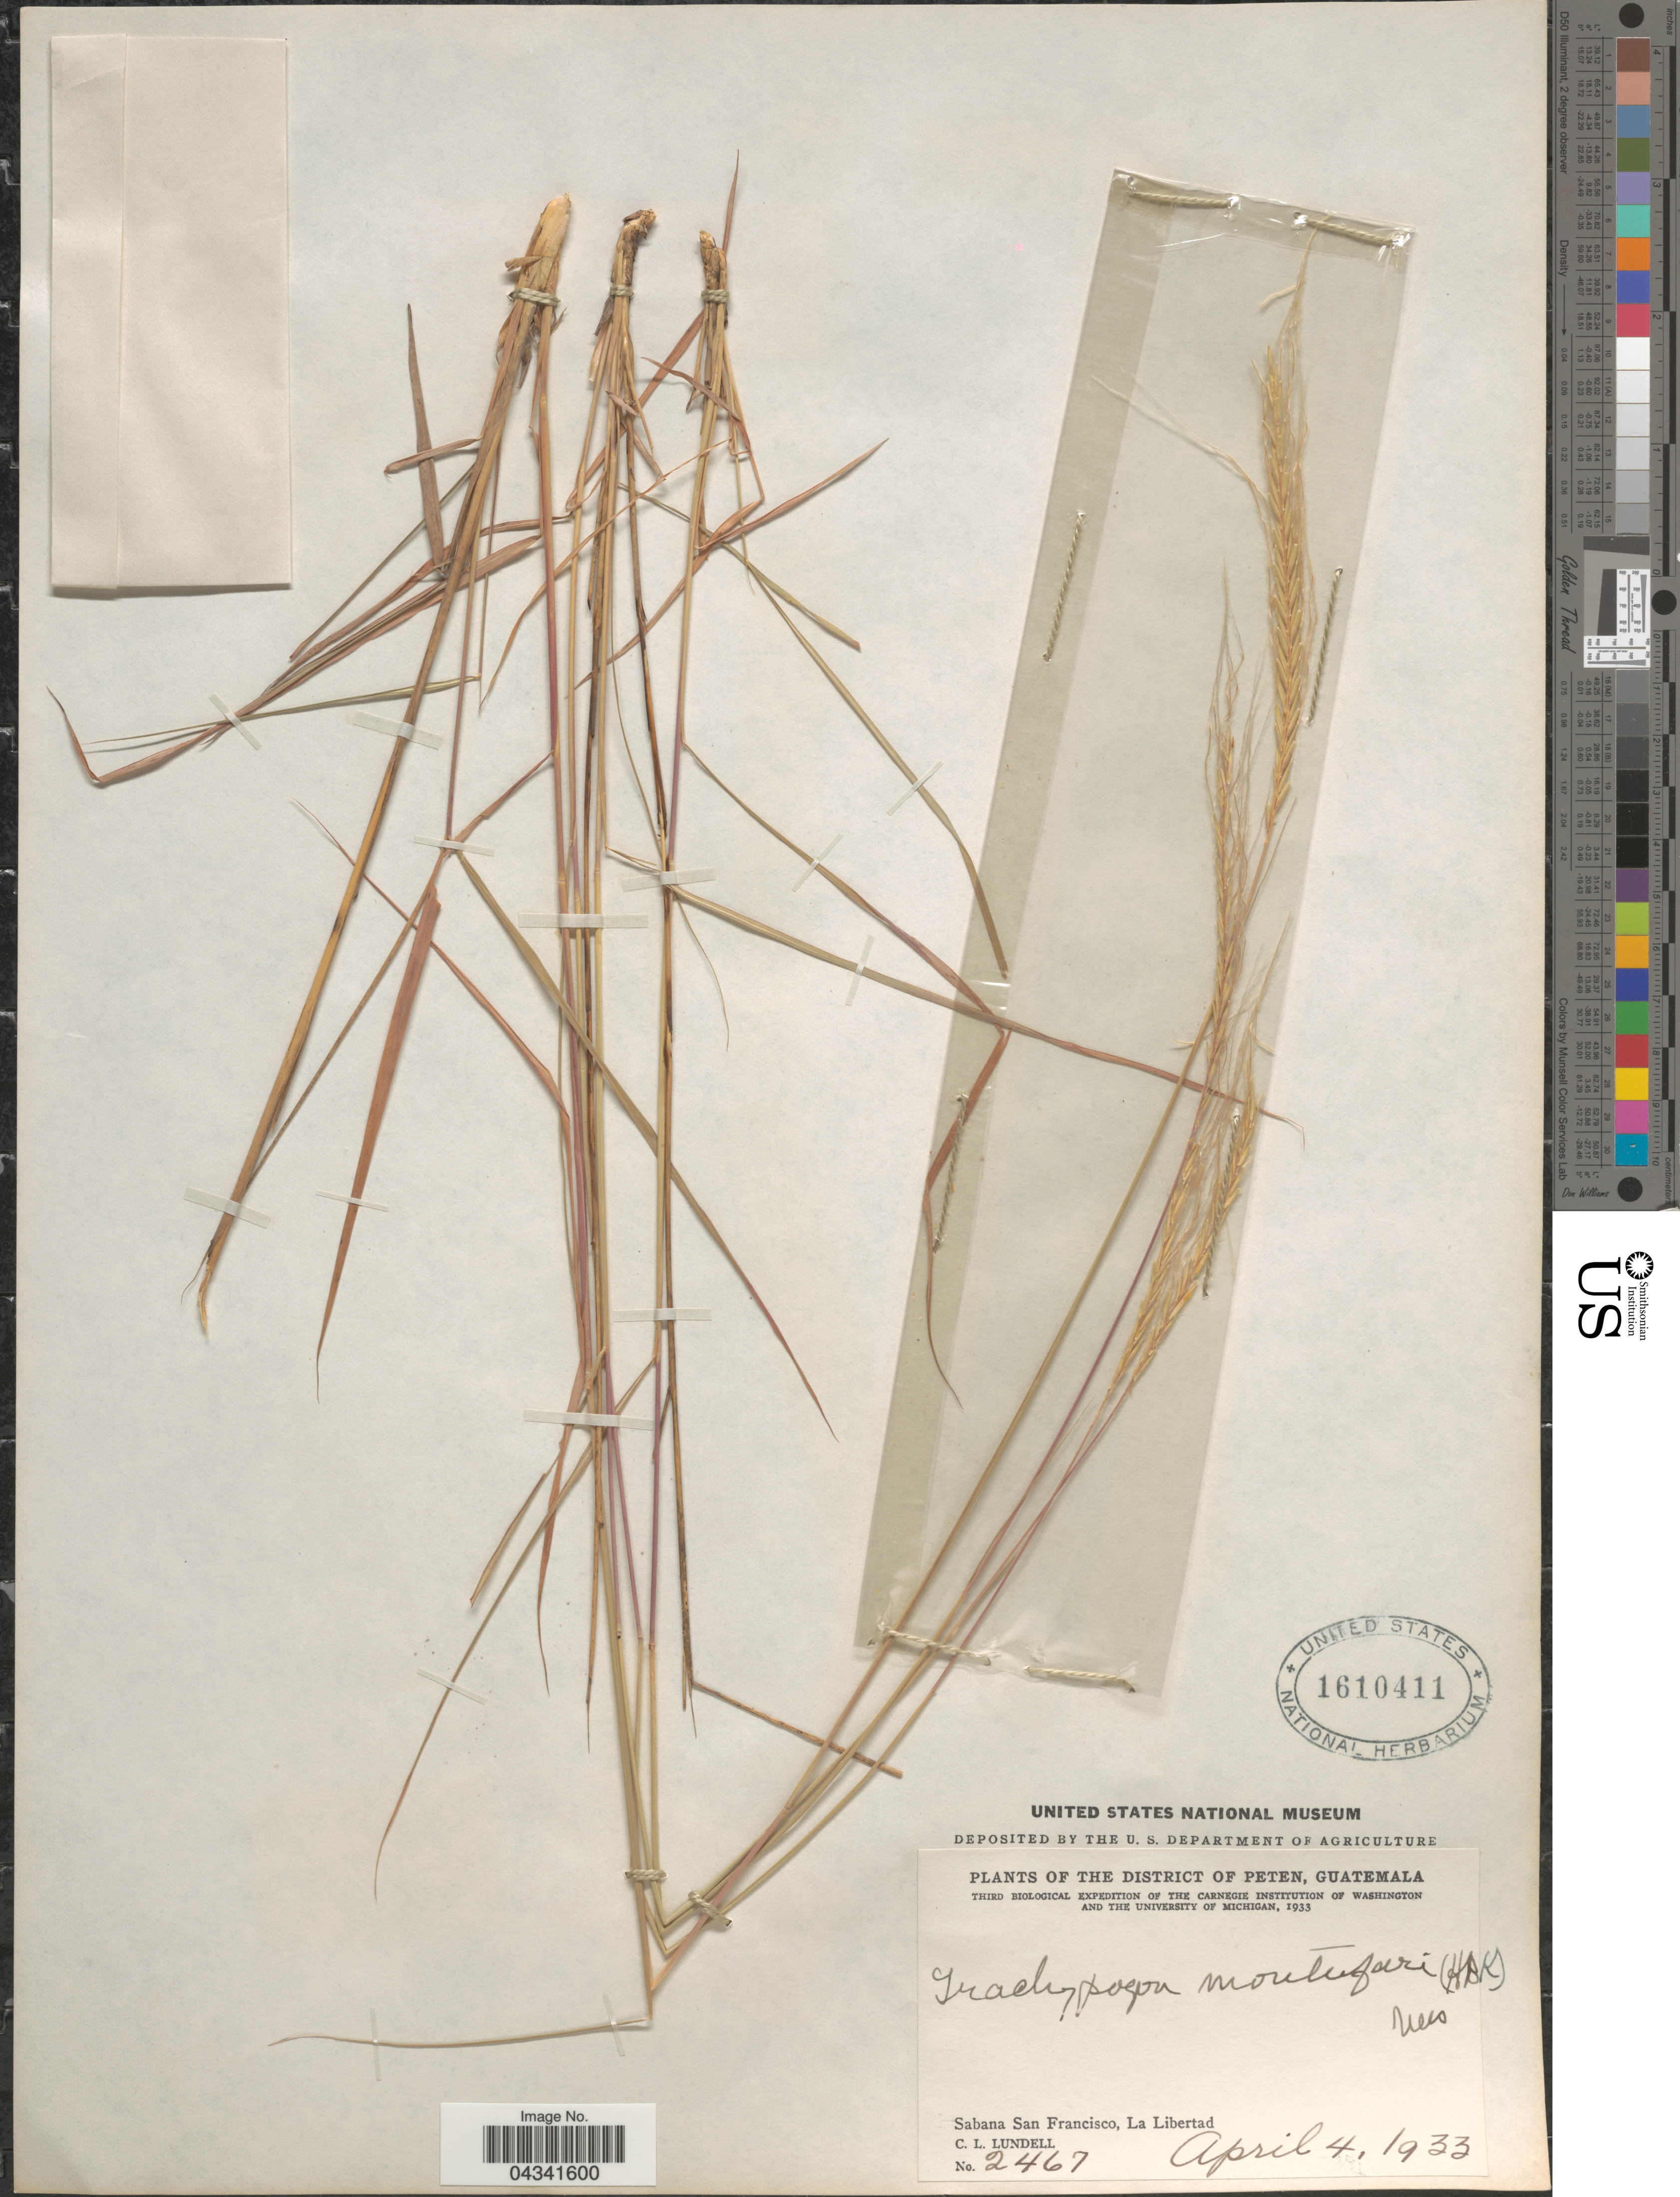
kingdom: Plantae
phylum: Tracheophyta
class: Liliopsida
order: Poales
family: Poaceae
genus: Trachypogon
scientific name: Trachypogon spicatus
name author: (L. f.) Kuntze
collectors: C. L. Lundell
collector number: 2467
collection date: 1933-04-04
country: Guatemala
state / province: El Peten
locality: The District Of Peten. Third Biological Expedition Of The Carnegie Institution Of Washington And The University Of Michigan, 1933. Sabana San Francisco, La Libertad.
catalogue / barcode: US 1610411